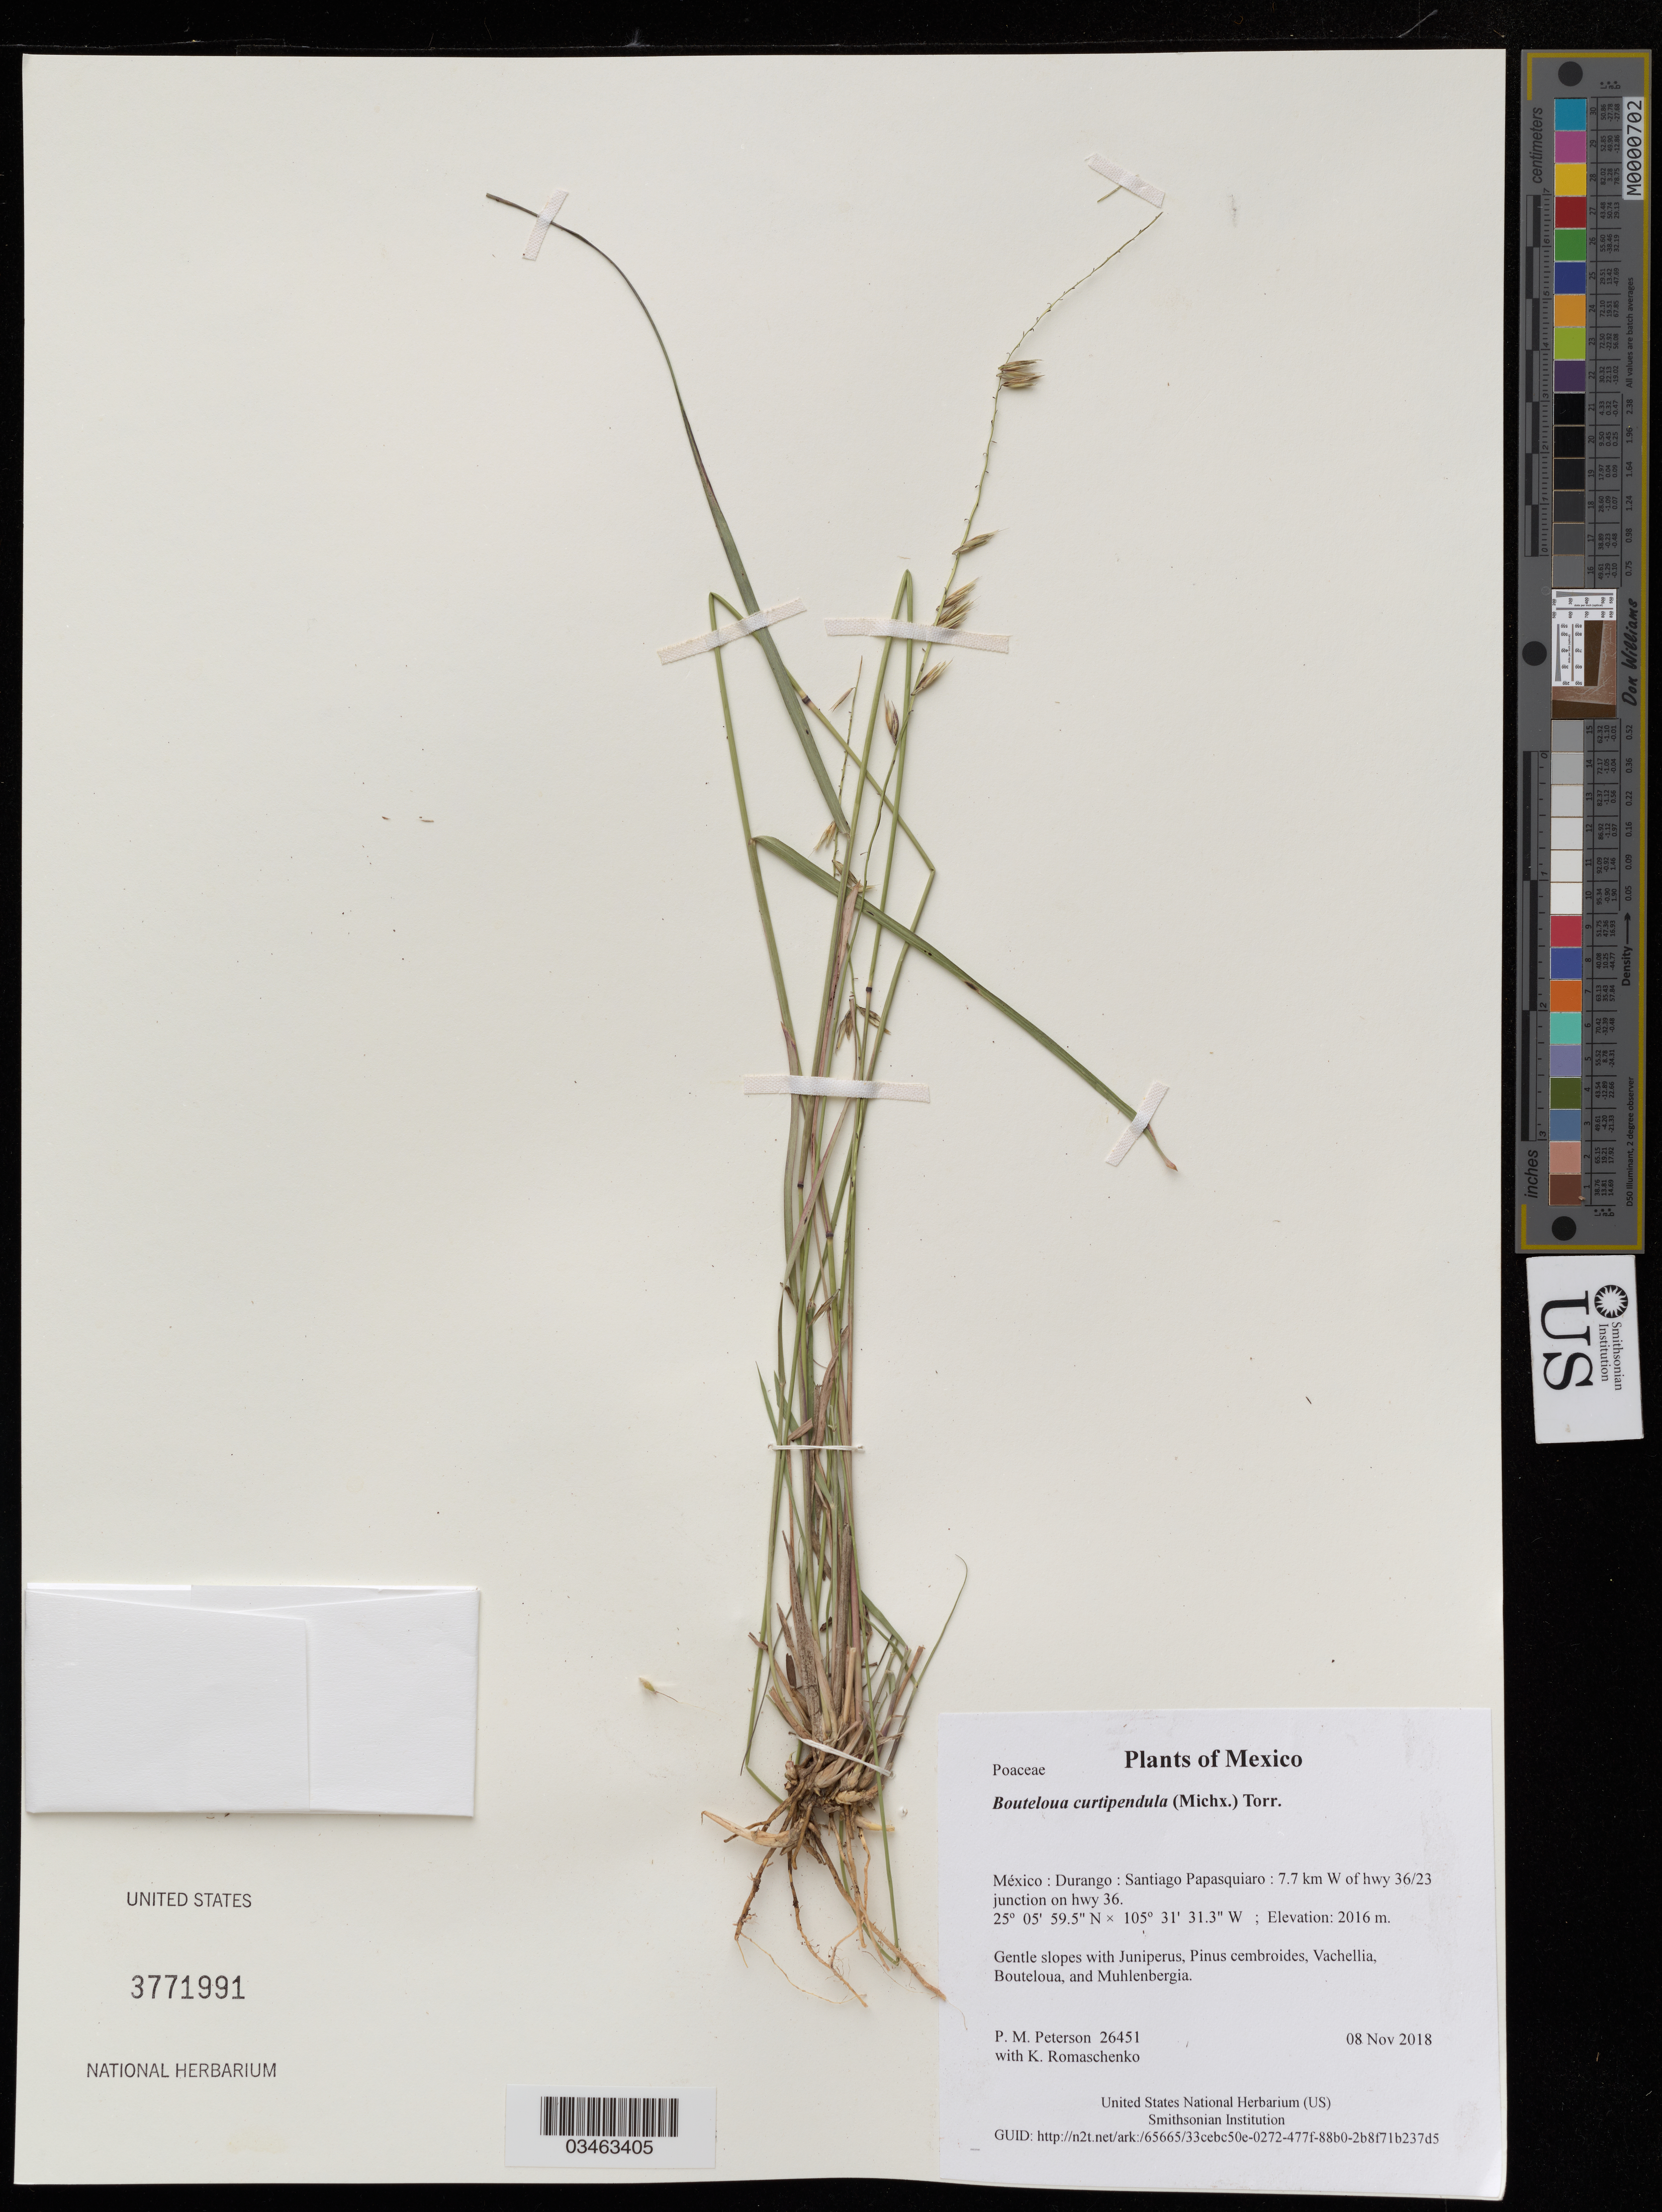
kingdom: Plantae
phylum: Tracheophyta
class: Liliopsida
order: Poales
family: Poaceae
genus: Bouteloua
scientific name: Bouteloua curtipendula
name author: (Michx.) Torr.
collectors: P. M. Peterson & K. Romaschenko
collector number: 26451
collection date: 2018-11-08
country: México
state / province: Durango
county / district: Santiago Papasquiaro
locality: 7.7 km W of hwy 36/23 junction on hwy 36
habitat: Gentle slopes with Juniperus, Pinus cembroides, Vachellia, Bouteloua, and Muhlenbergia.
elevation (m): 2016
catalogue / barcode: US 3771991